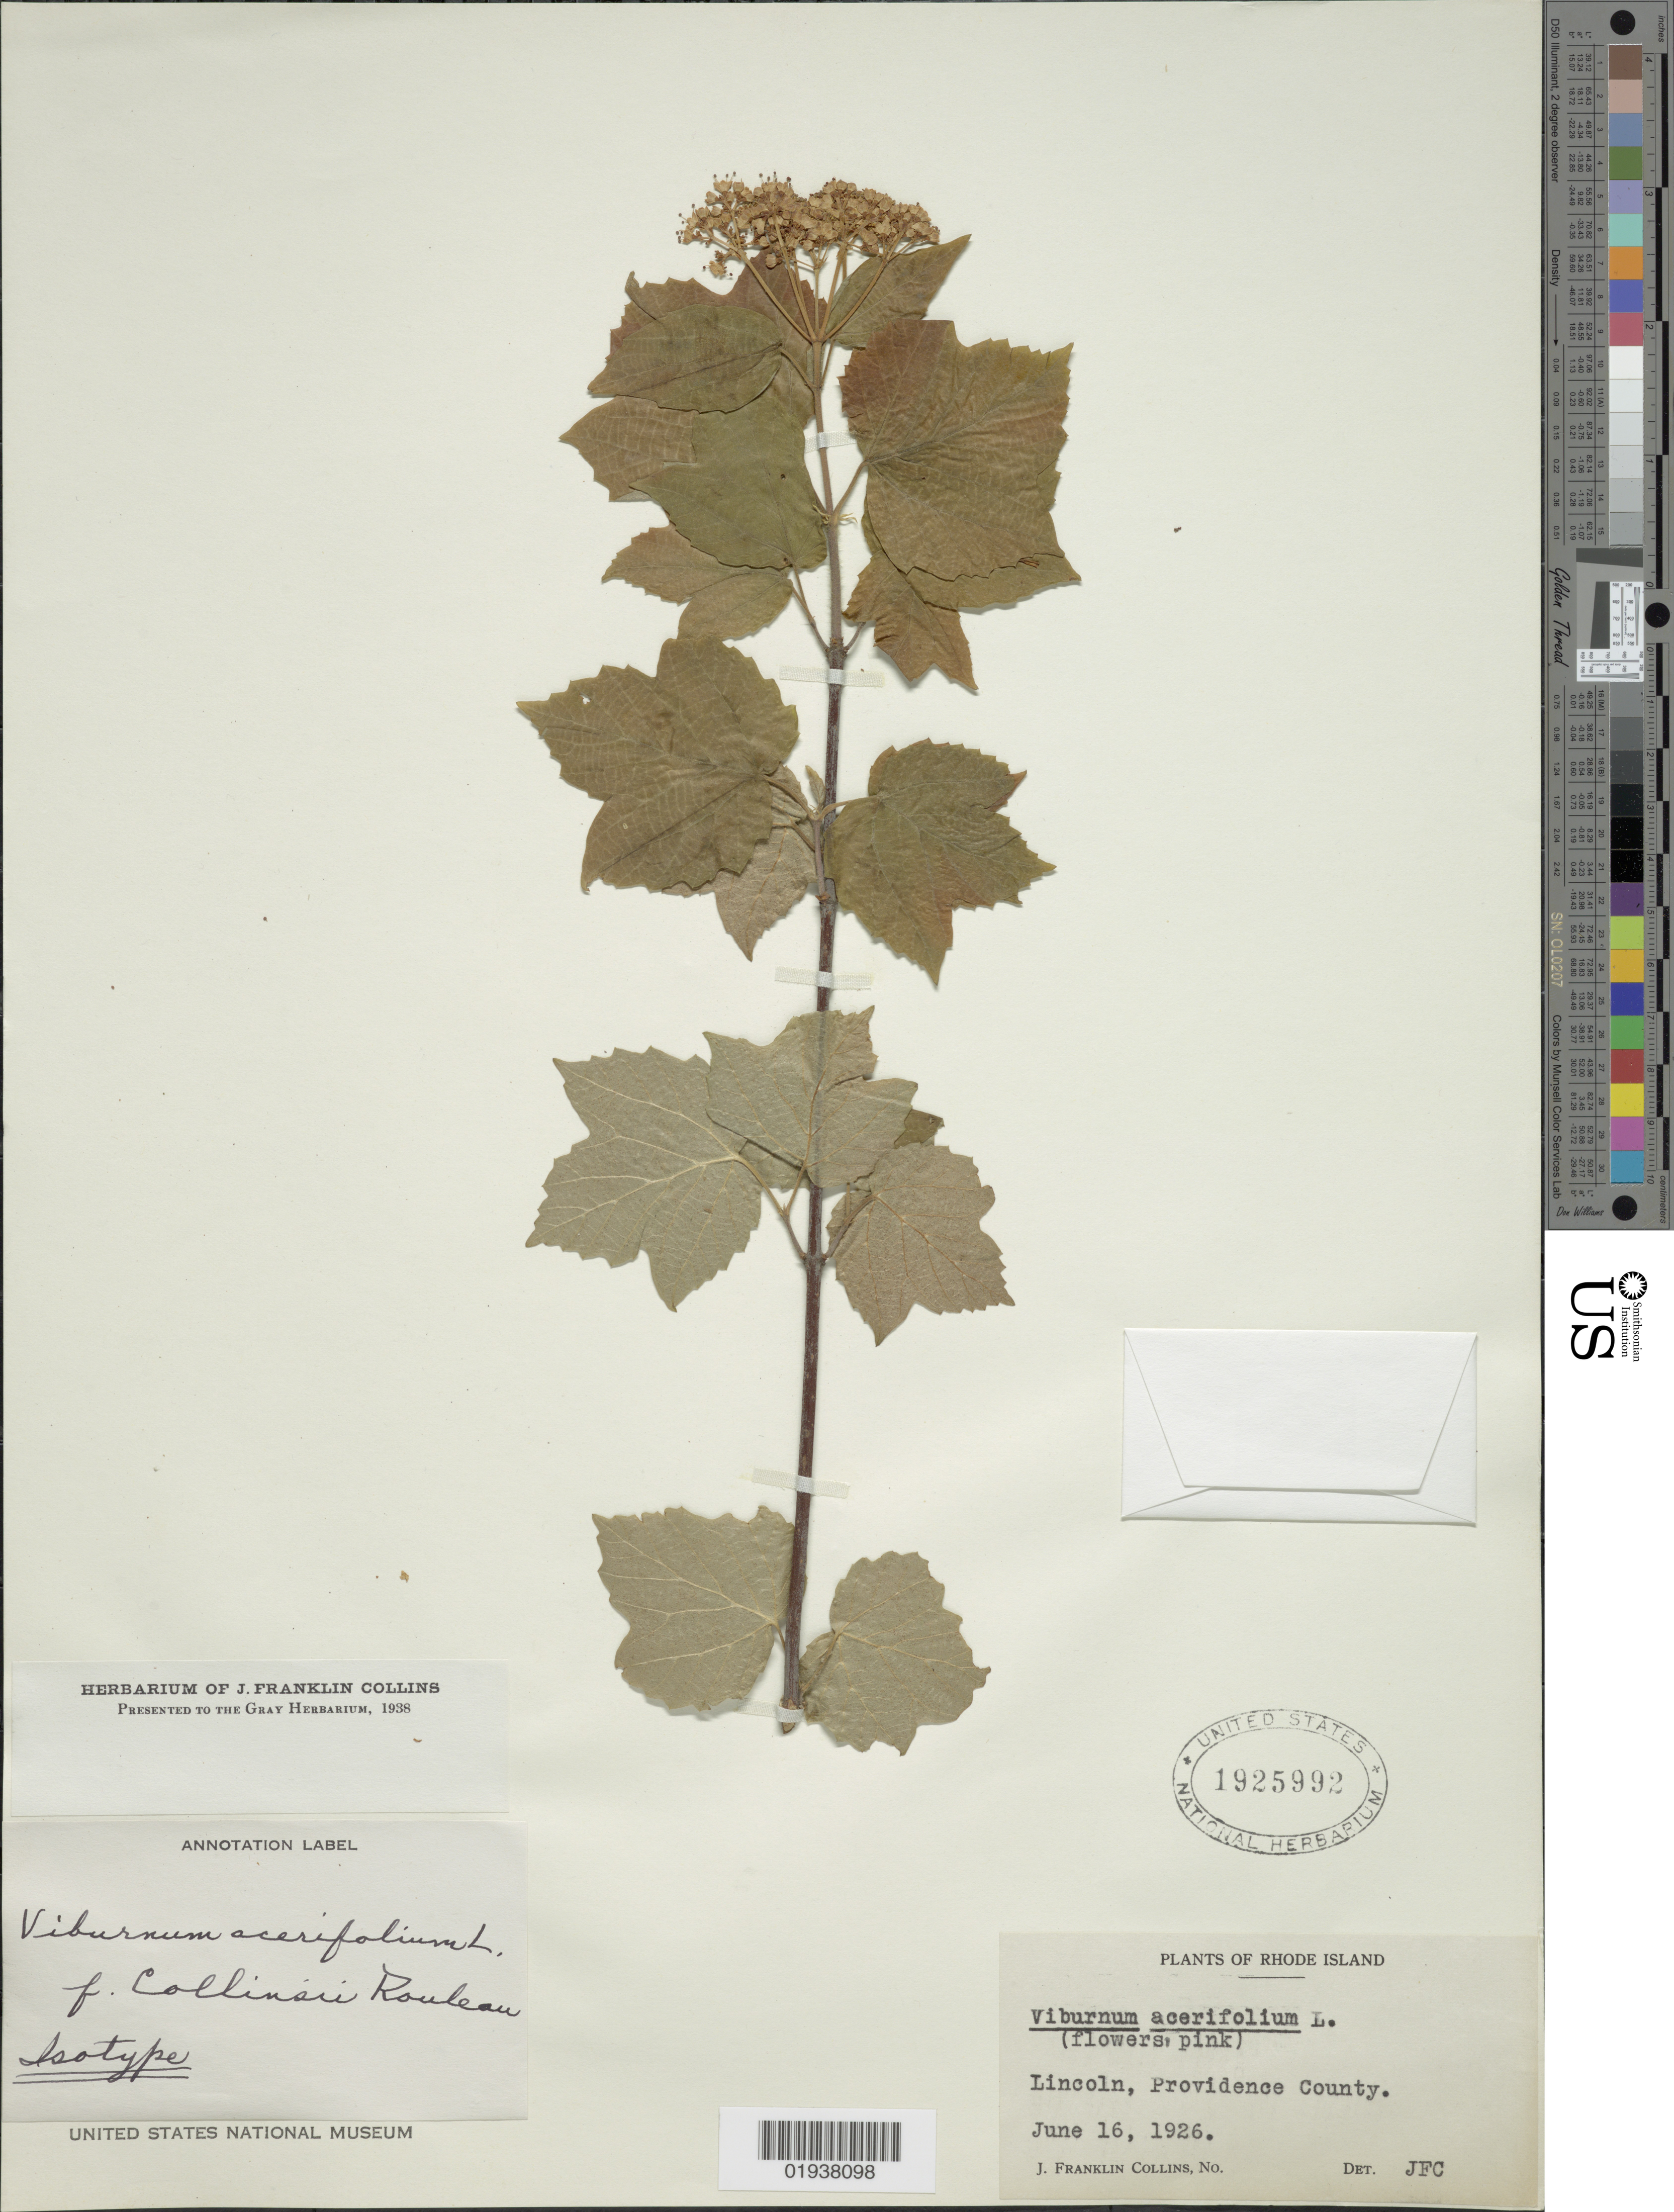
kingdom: Plantae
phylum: Tracheophyta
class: Magnoliopsida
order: Dipsacales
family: Viburnaceae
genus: Viburnum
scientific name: Viburnum acerifolium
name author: L.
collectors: J. Collins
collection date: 1926-06-16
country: United States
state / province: Rhode Island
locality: Lincoln, Providence County.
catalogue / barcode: US 1925992